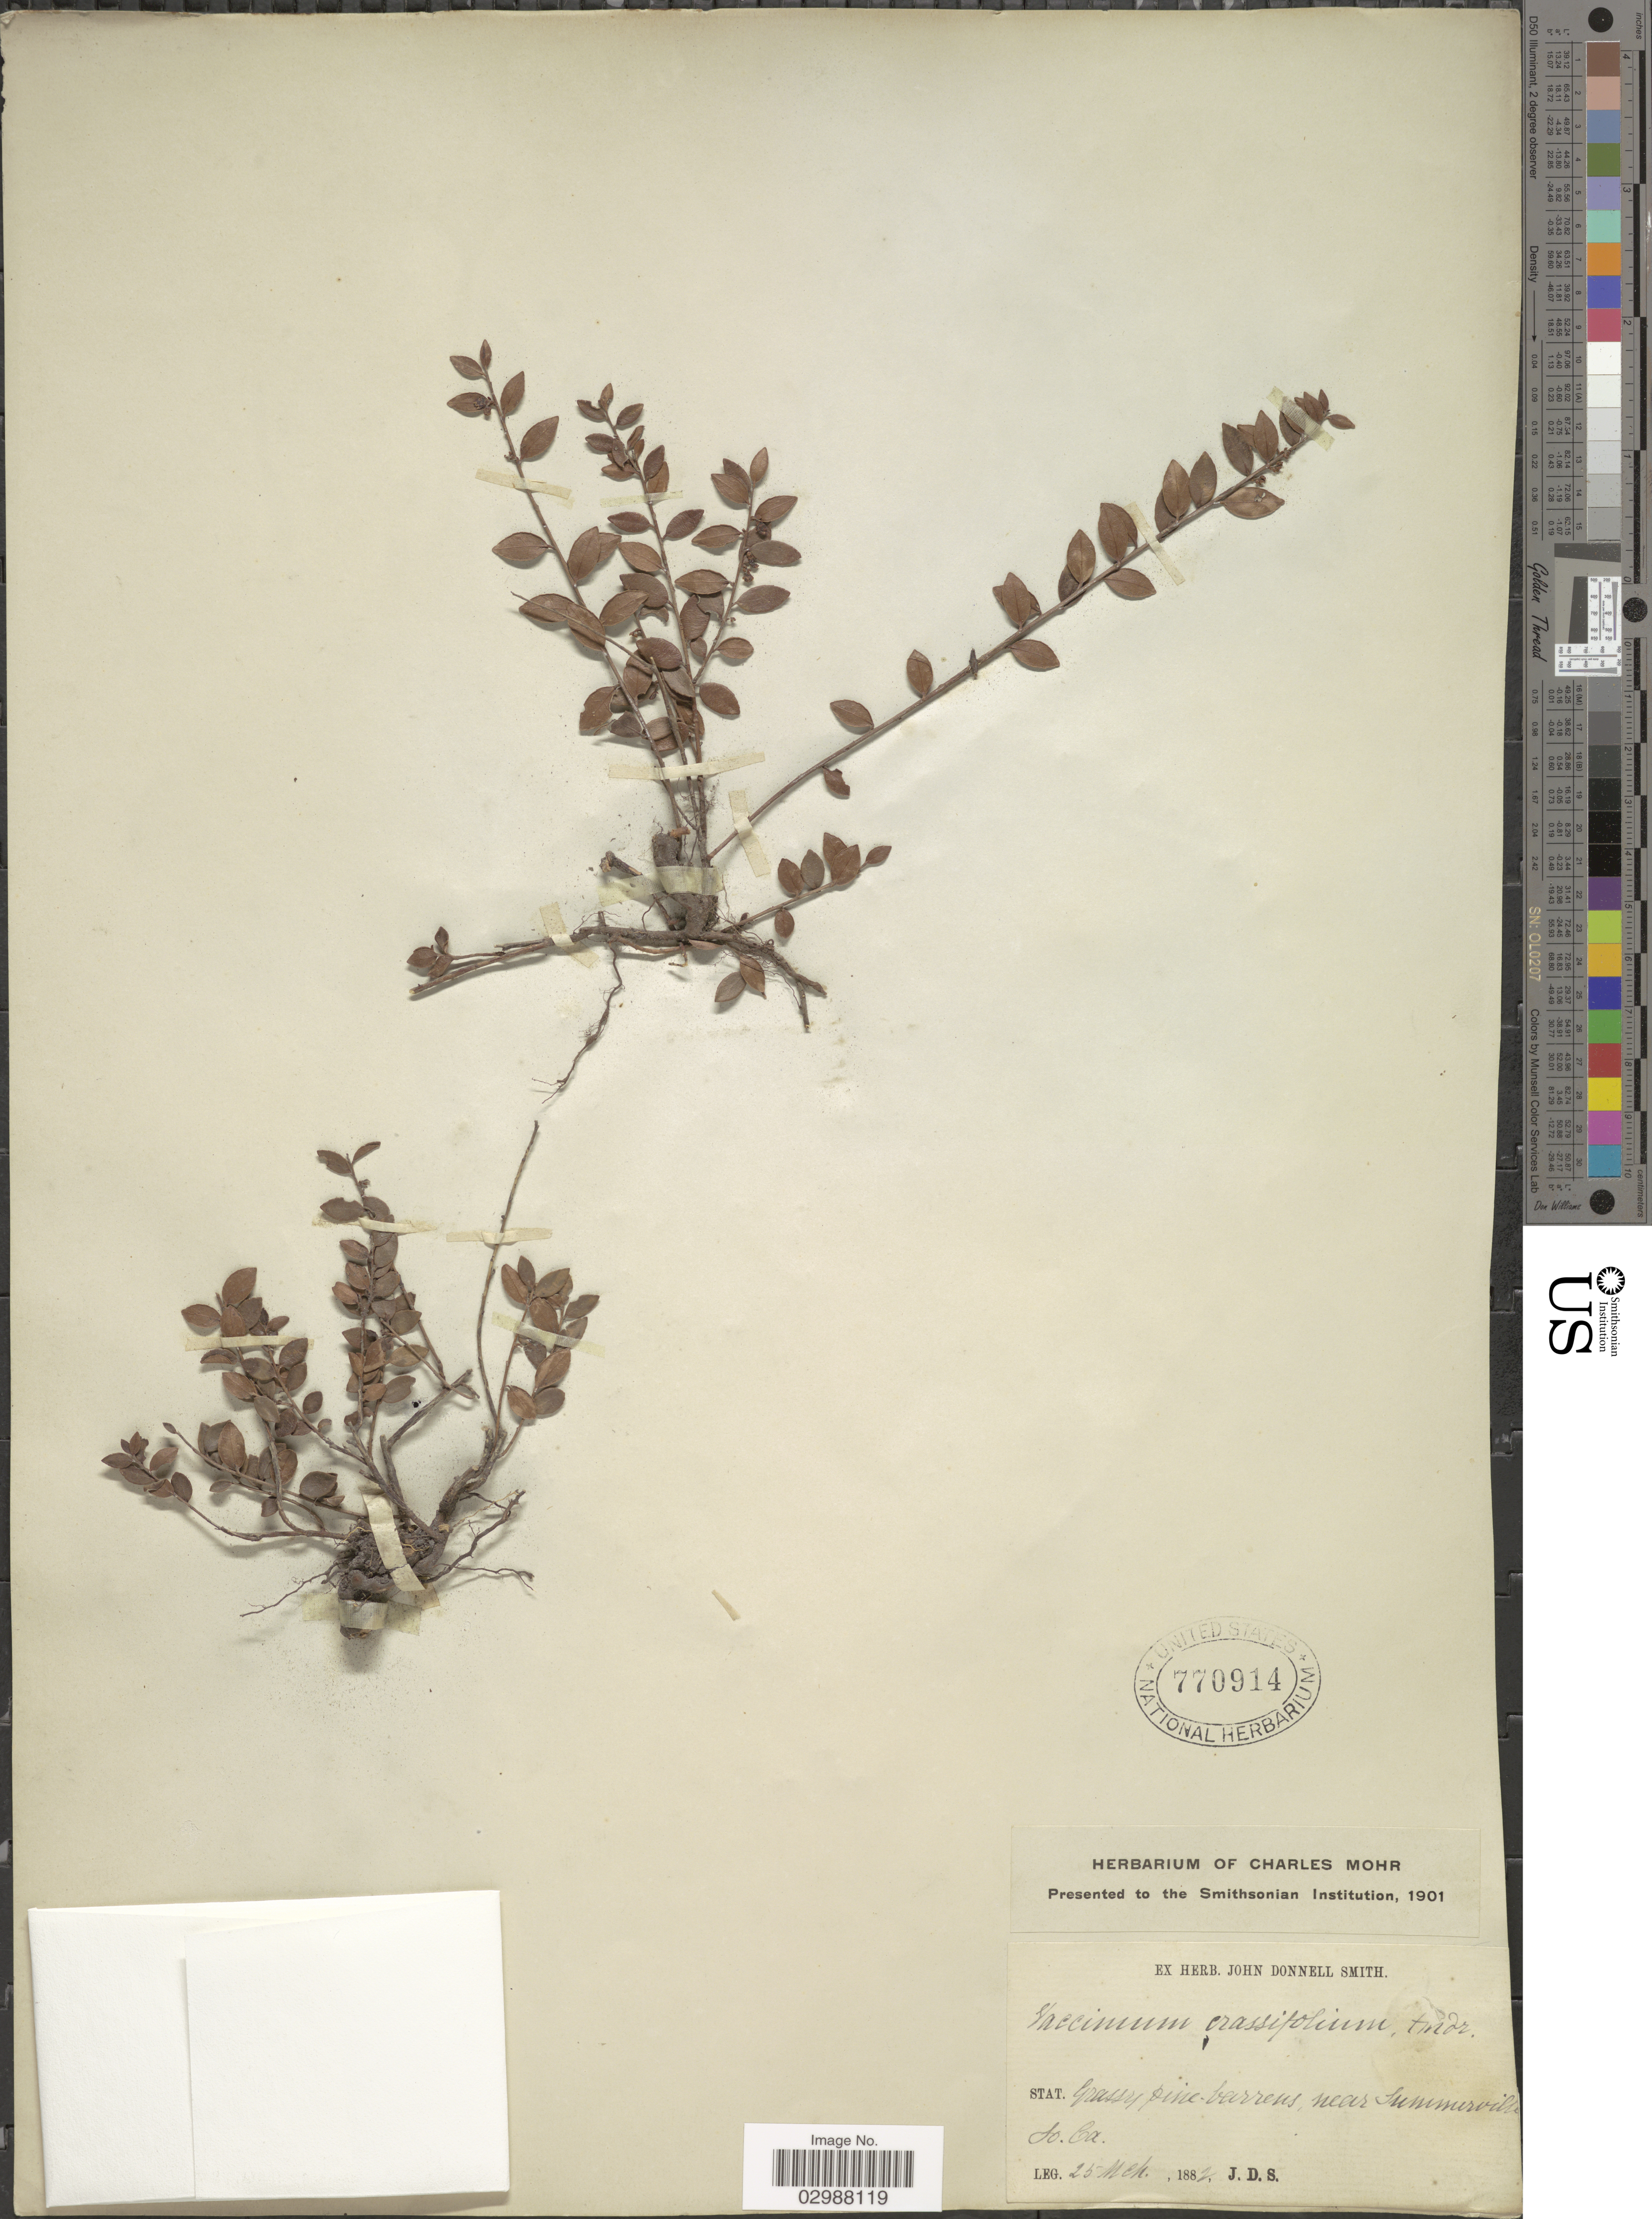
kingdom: Plantae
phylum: Tracheophyta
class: Magnoliopsida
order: Ericales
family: Ericaceae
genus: Vaccinium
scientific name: Vaccinium crassifolium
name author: Andrews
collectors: J. Donnell Smith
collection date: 1882-03-25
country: United States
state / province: South Carolina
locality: Stat. Grassy pine-barrens near Summerville.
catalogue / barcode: US 770914